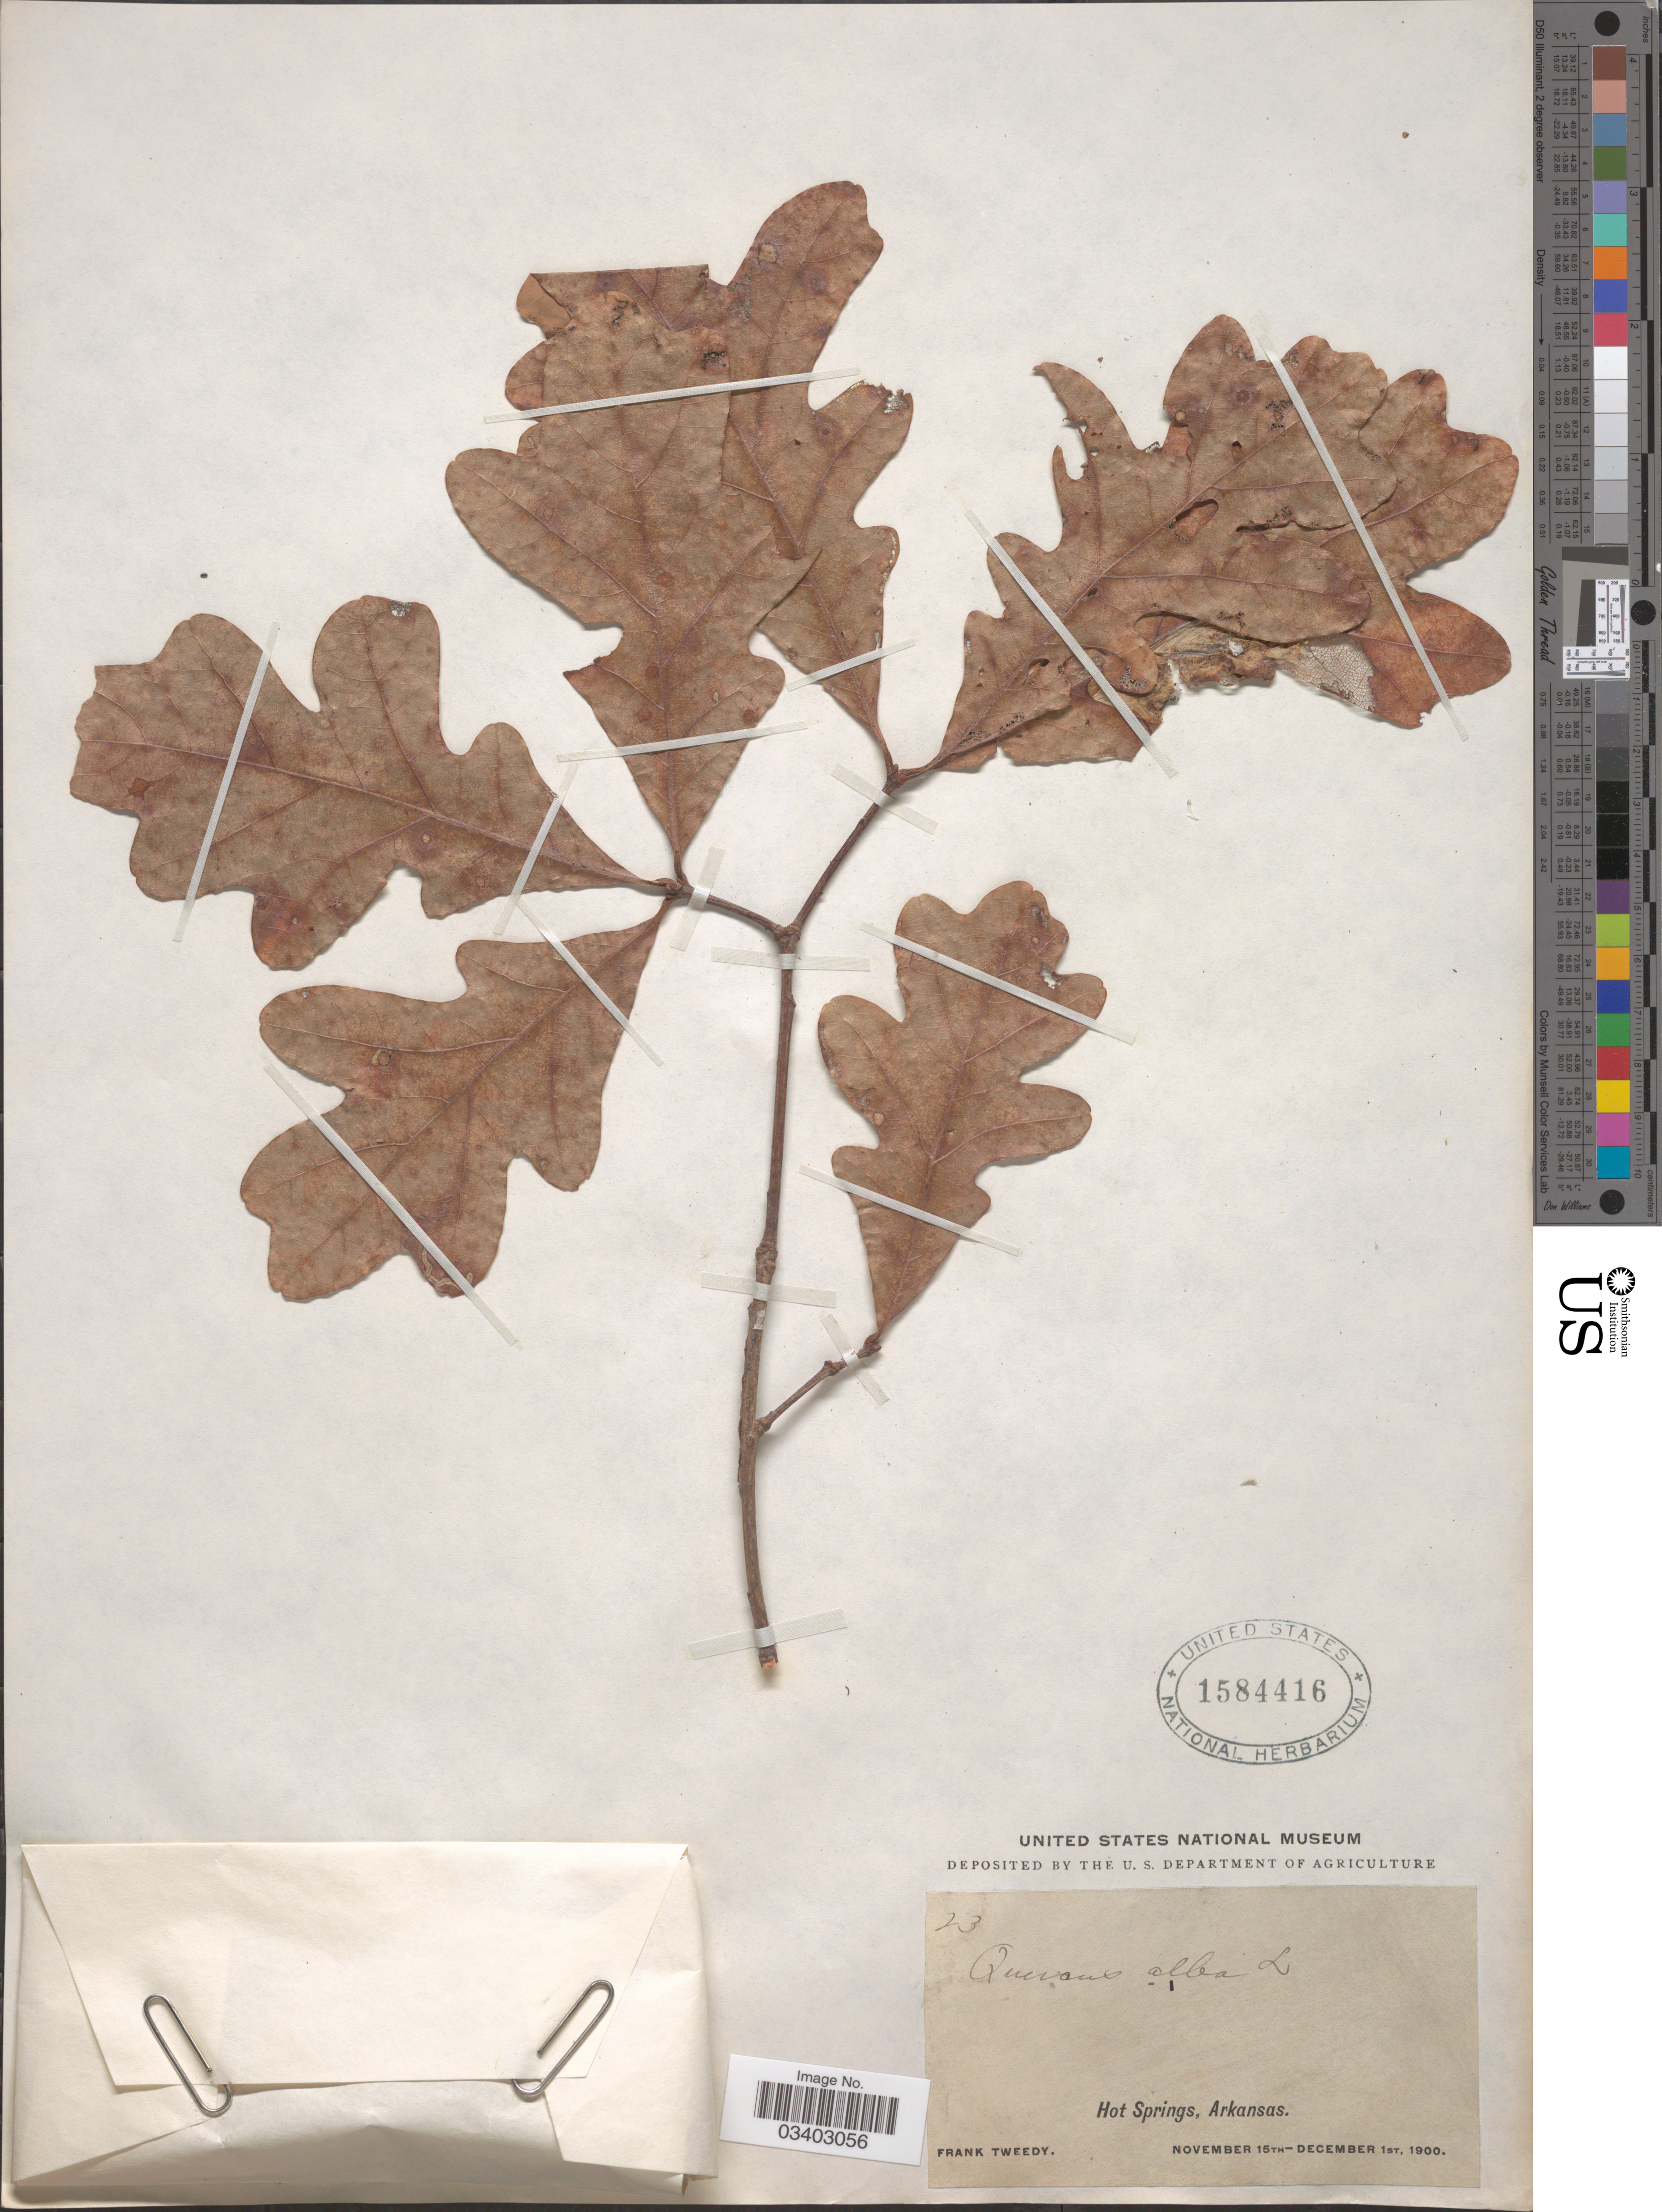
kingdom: Plantae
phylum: Tracheophyta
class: Magnoliopsida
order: Fagales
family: Fagaceae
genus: Quercus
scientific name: Quercus alba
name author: L.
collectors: F. Tweedy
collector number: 23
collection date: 1900-11-15/1900-12-01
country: United States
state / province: Arkansas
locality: Hot Springs.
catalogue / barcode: US 1584416